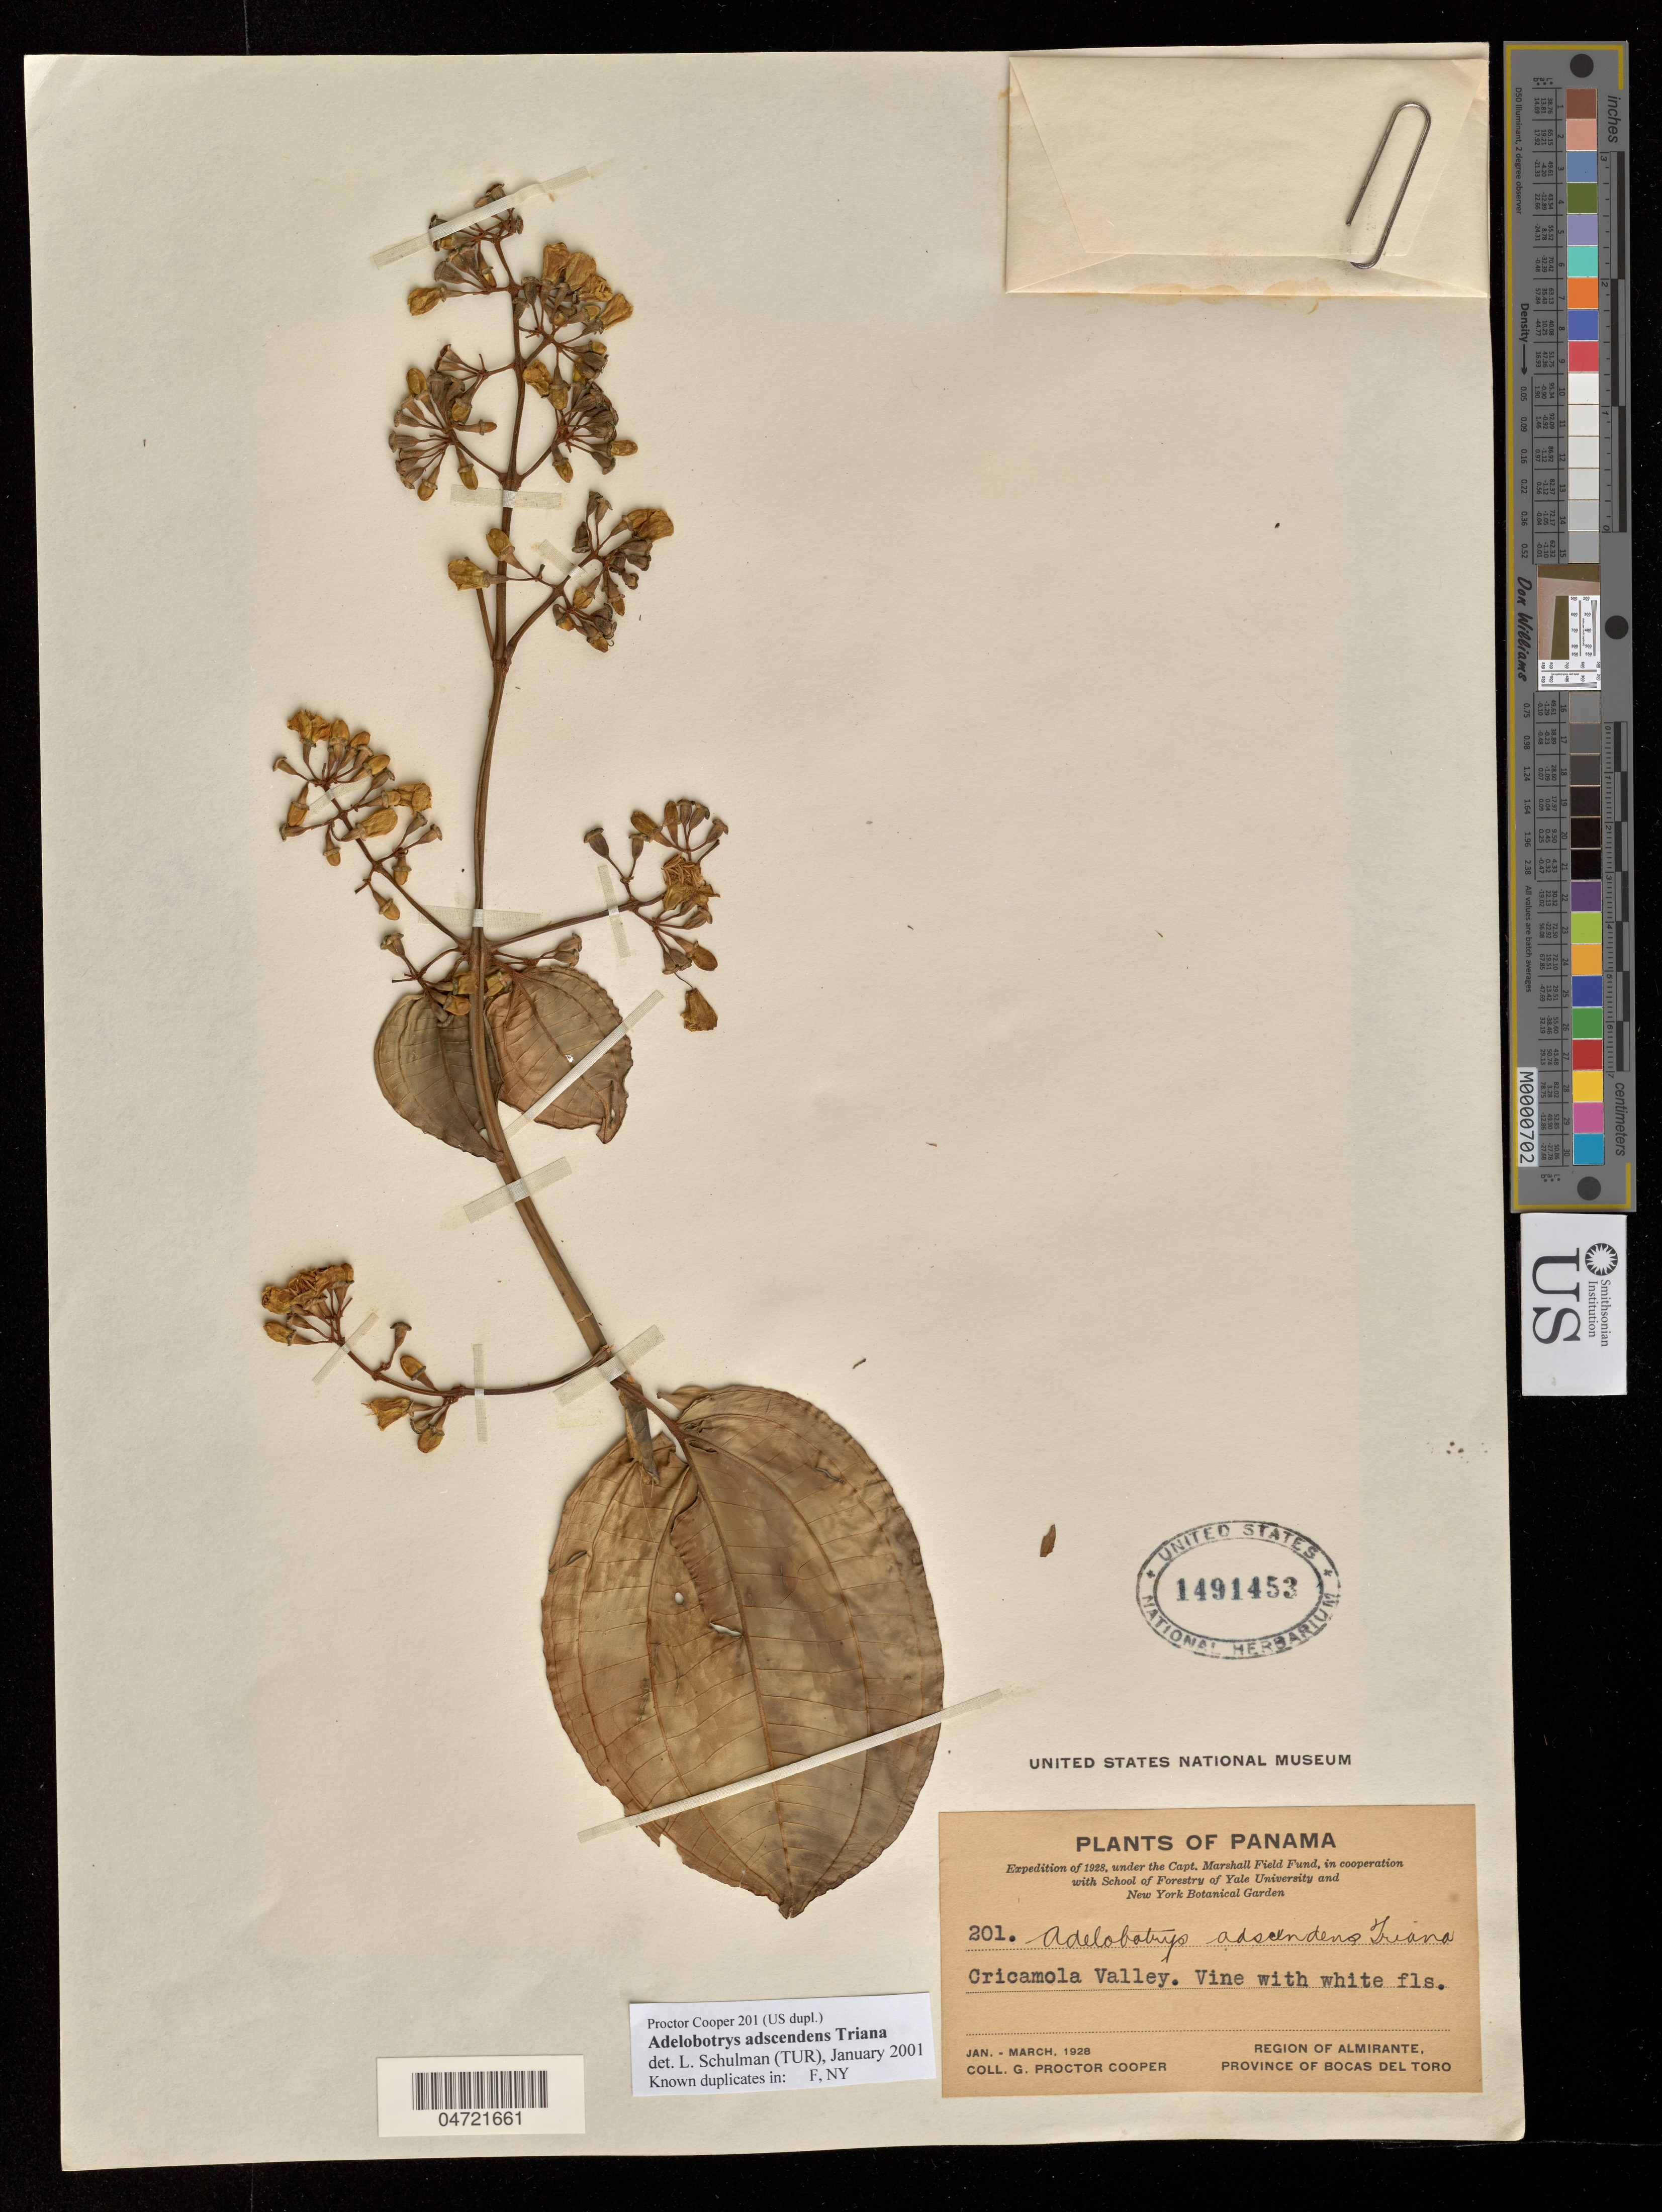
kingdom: Plantae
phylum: Tracheophyta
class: Magnoliopsida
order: Myrtales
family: Melastomataceae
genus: Adelobotrys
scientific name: Adelobotrys adscendens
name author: (Sw.) Triana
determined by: Schulman, Leif, (TUR), University of Turku (FINLAND)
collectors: G. Cooper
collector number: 201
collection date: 1928-01/1928-03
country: Panama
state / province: Bocas del Toro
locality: Region of Almirante.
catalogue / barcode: US 1491453